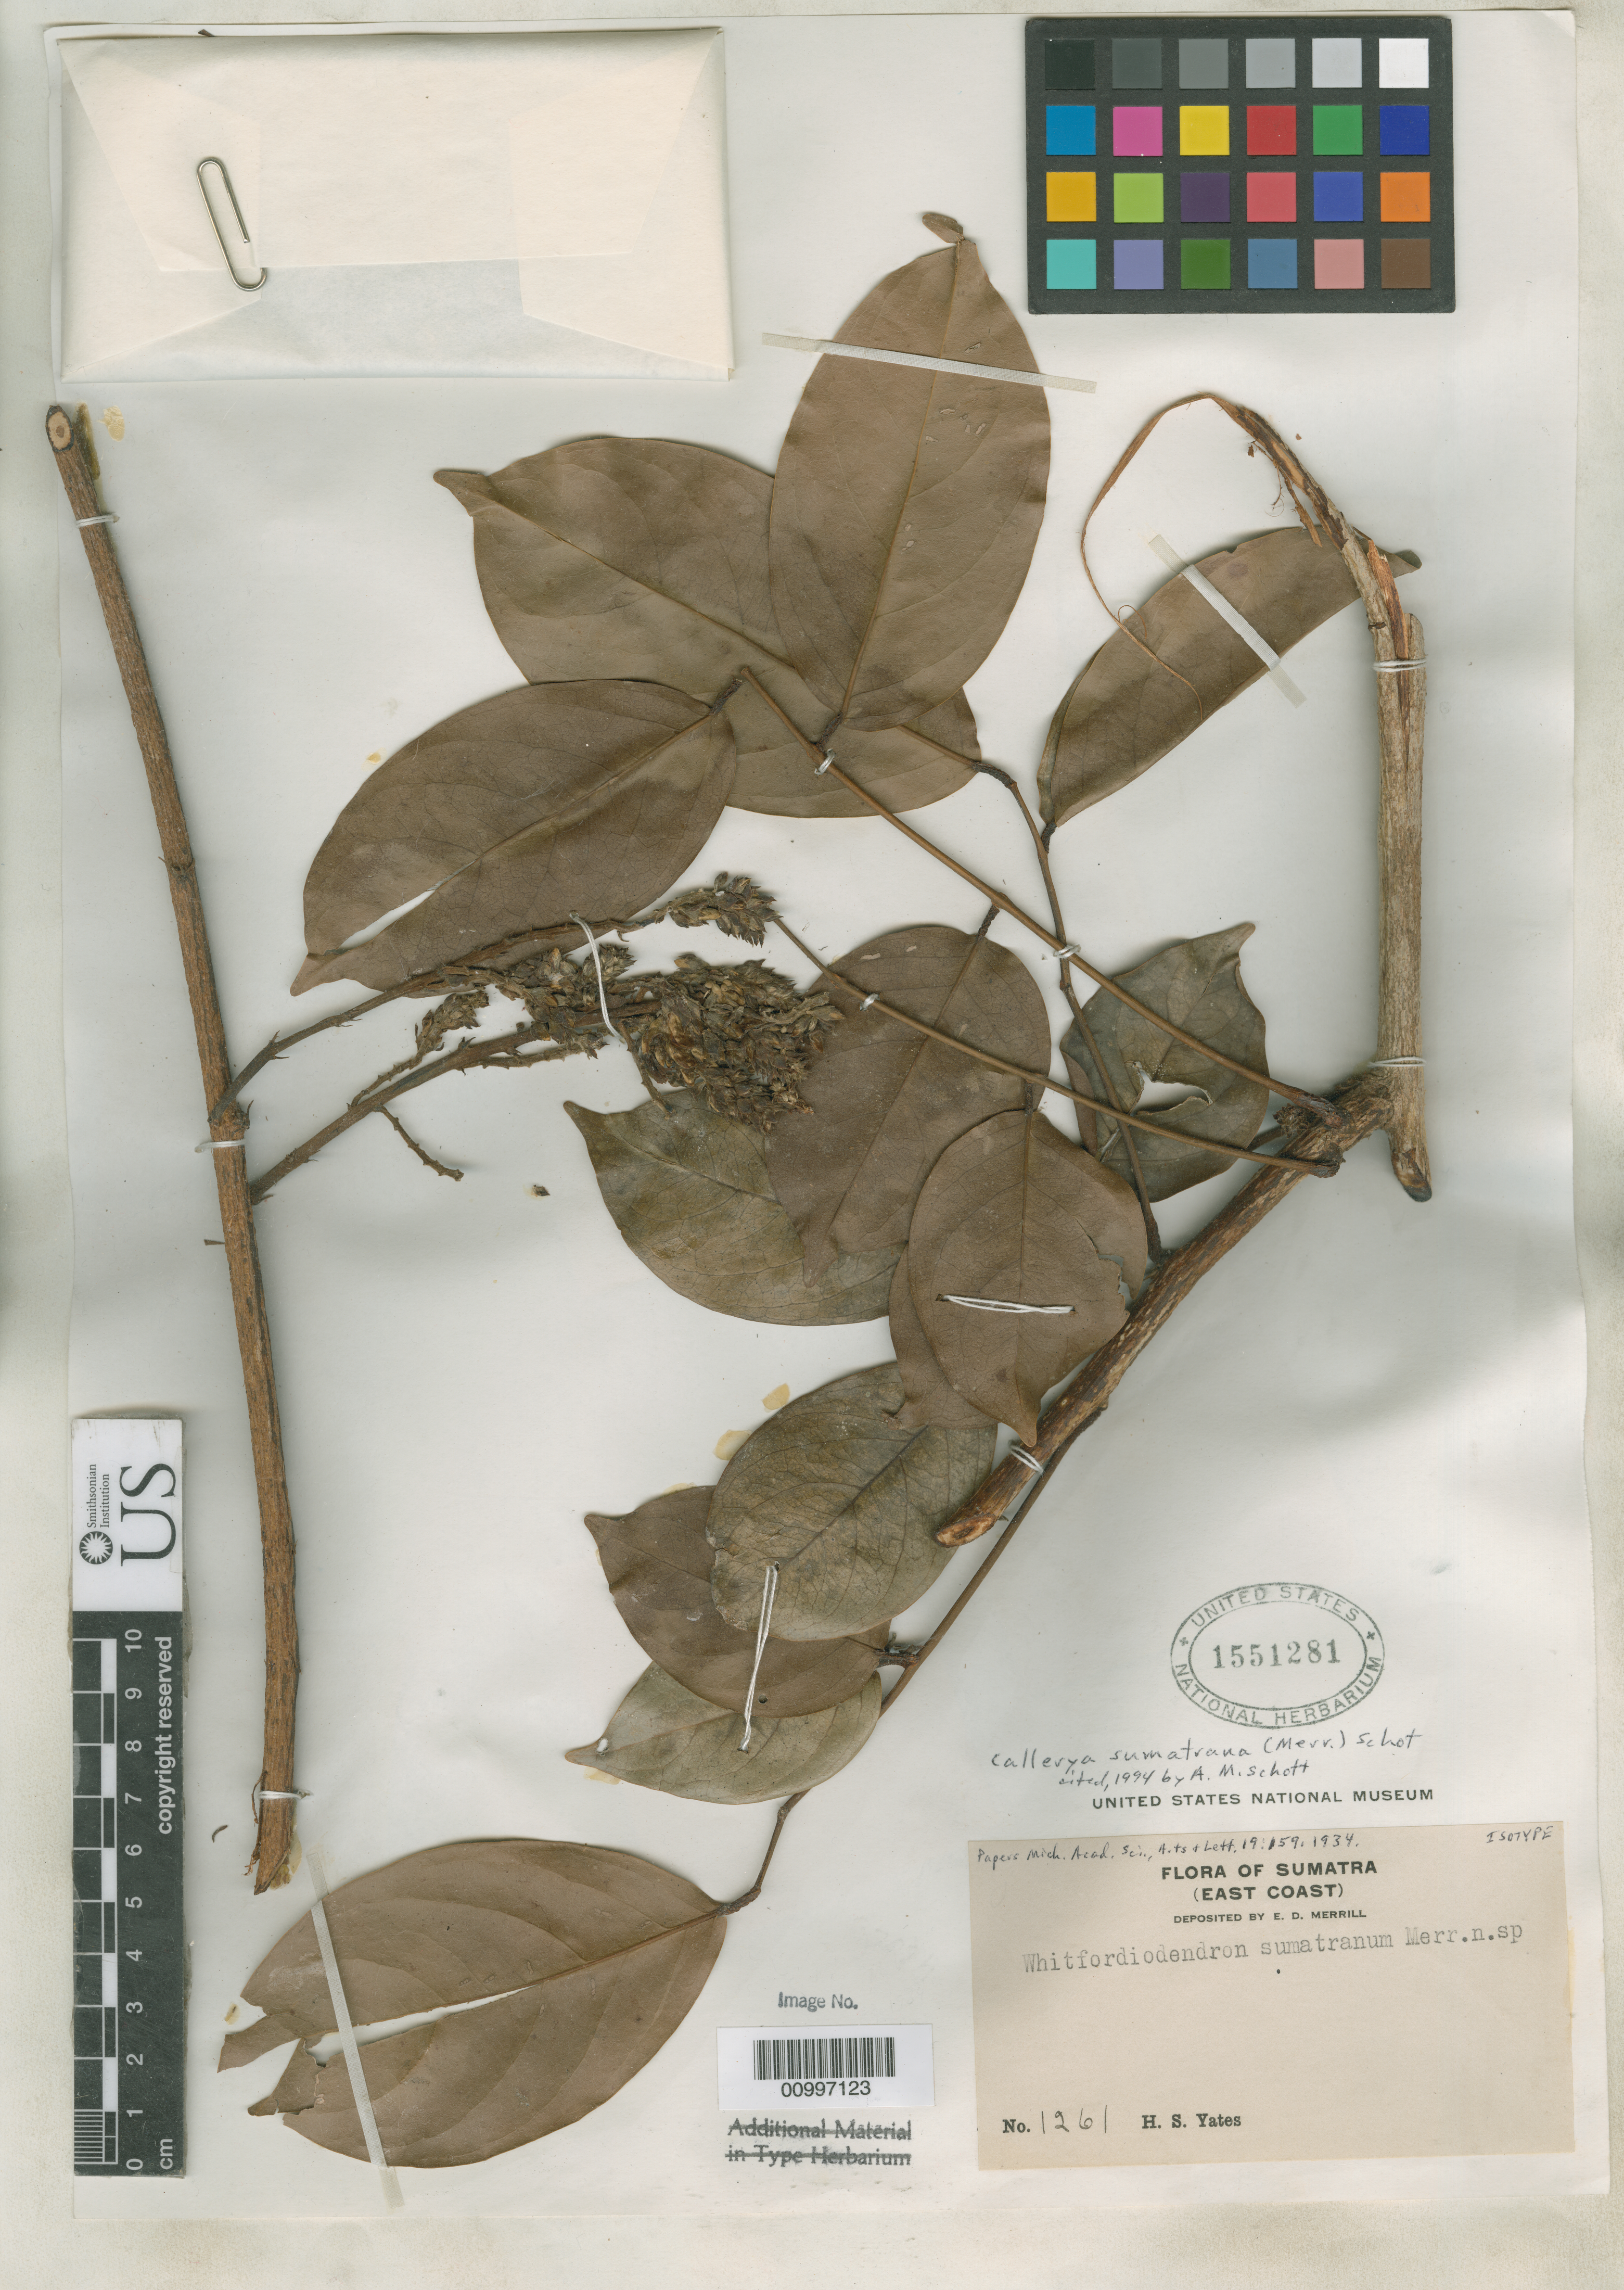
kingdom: Plantae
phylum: Tracheophyta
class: Magnoliopsida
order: Fabales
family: Fabaceae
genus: Whitfordiodendron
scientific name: Whitfordiodendron sumatranum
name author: Merr.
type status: Isotype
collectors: H. S. Yates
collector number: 1261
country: Indonesia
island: Sumatra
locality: Sumatra, East Coast.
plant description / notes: Currently accepted name as cited by Schot, Blumea 39: 35 (1994).; Schot (1994, Blumea 39: 35) cites holotype at MI but according to Merrill (introduction, p. 149) types of names in this publication are deposited at NY.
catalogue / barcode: US 1551281